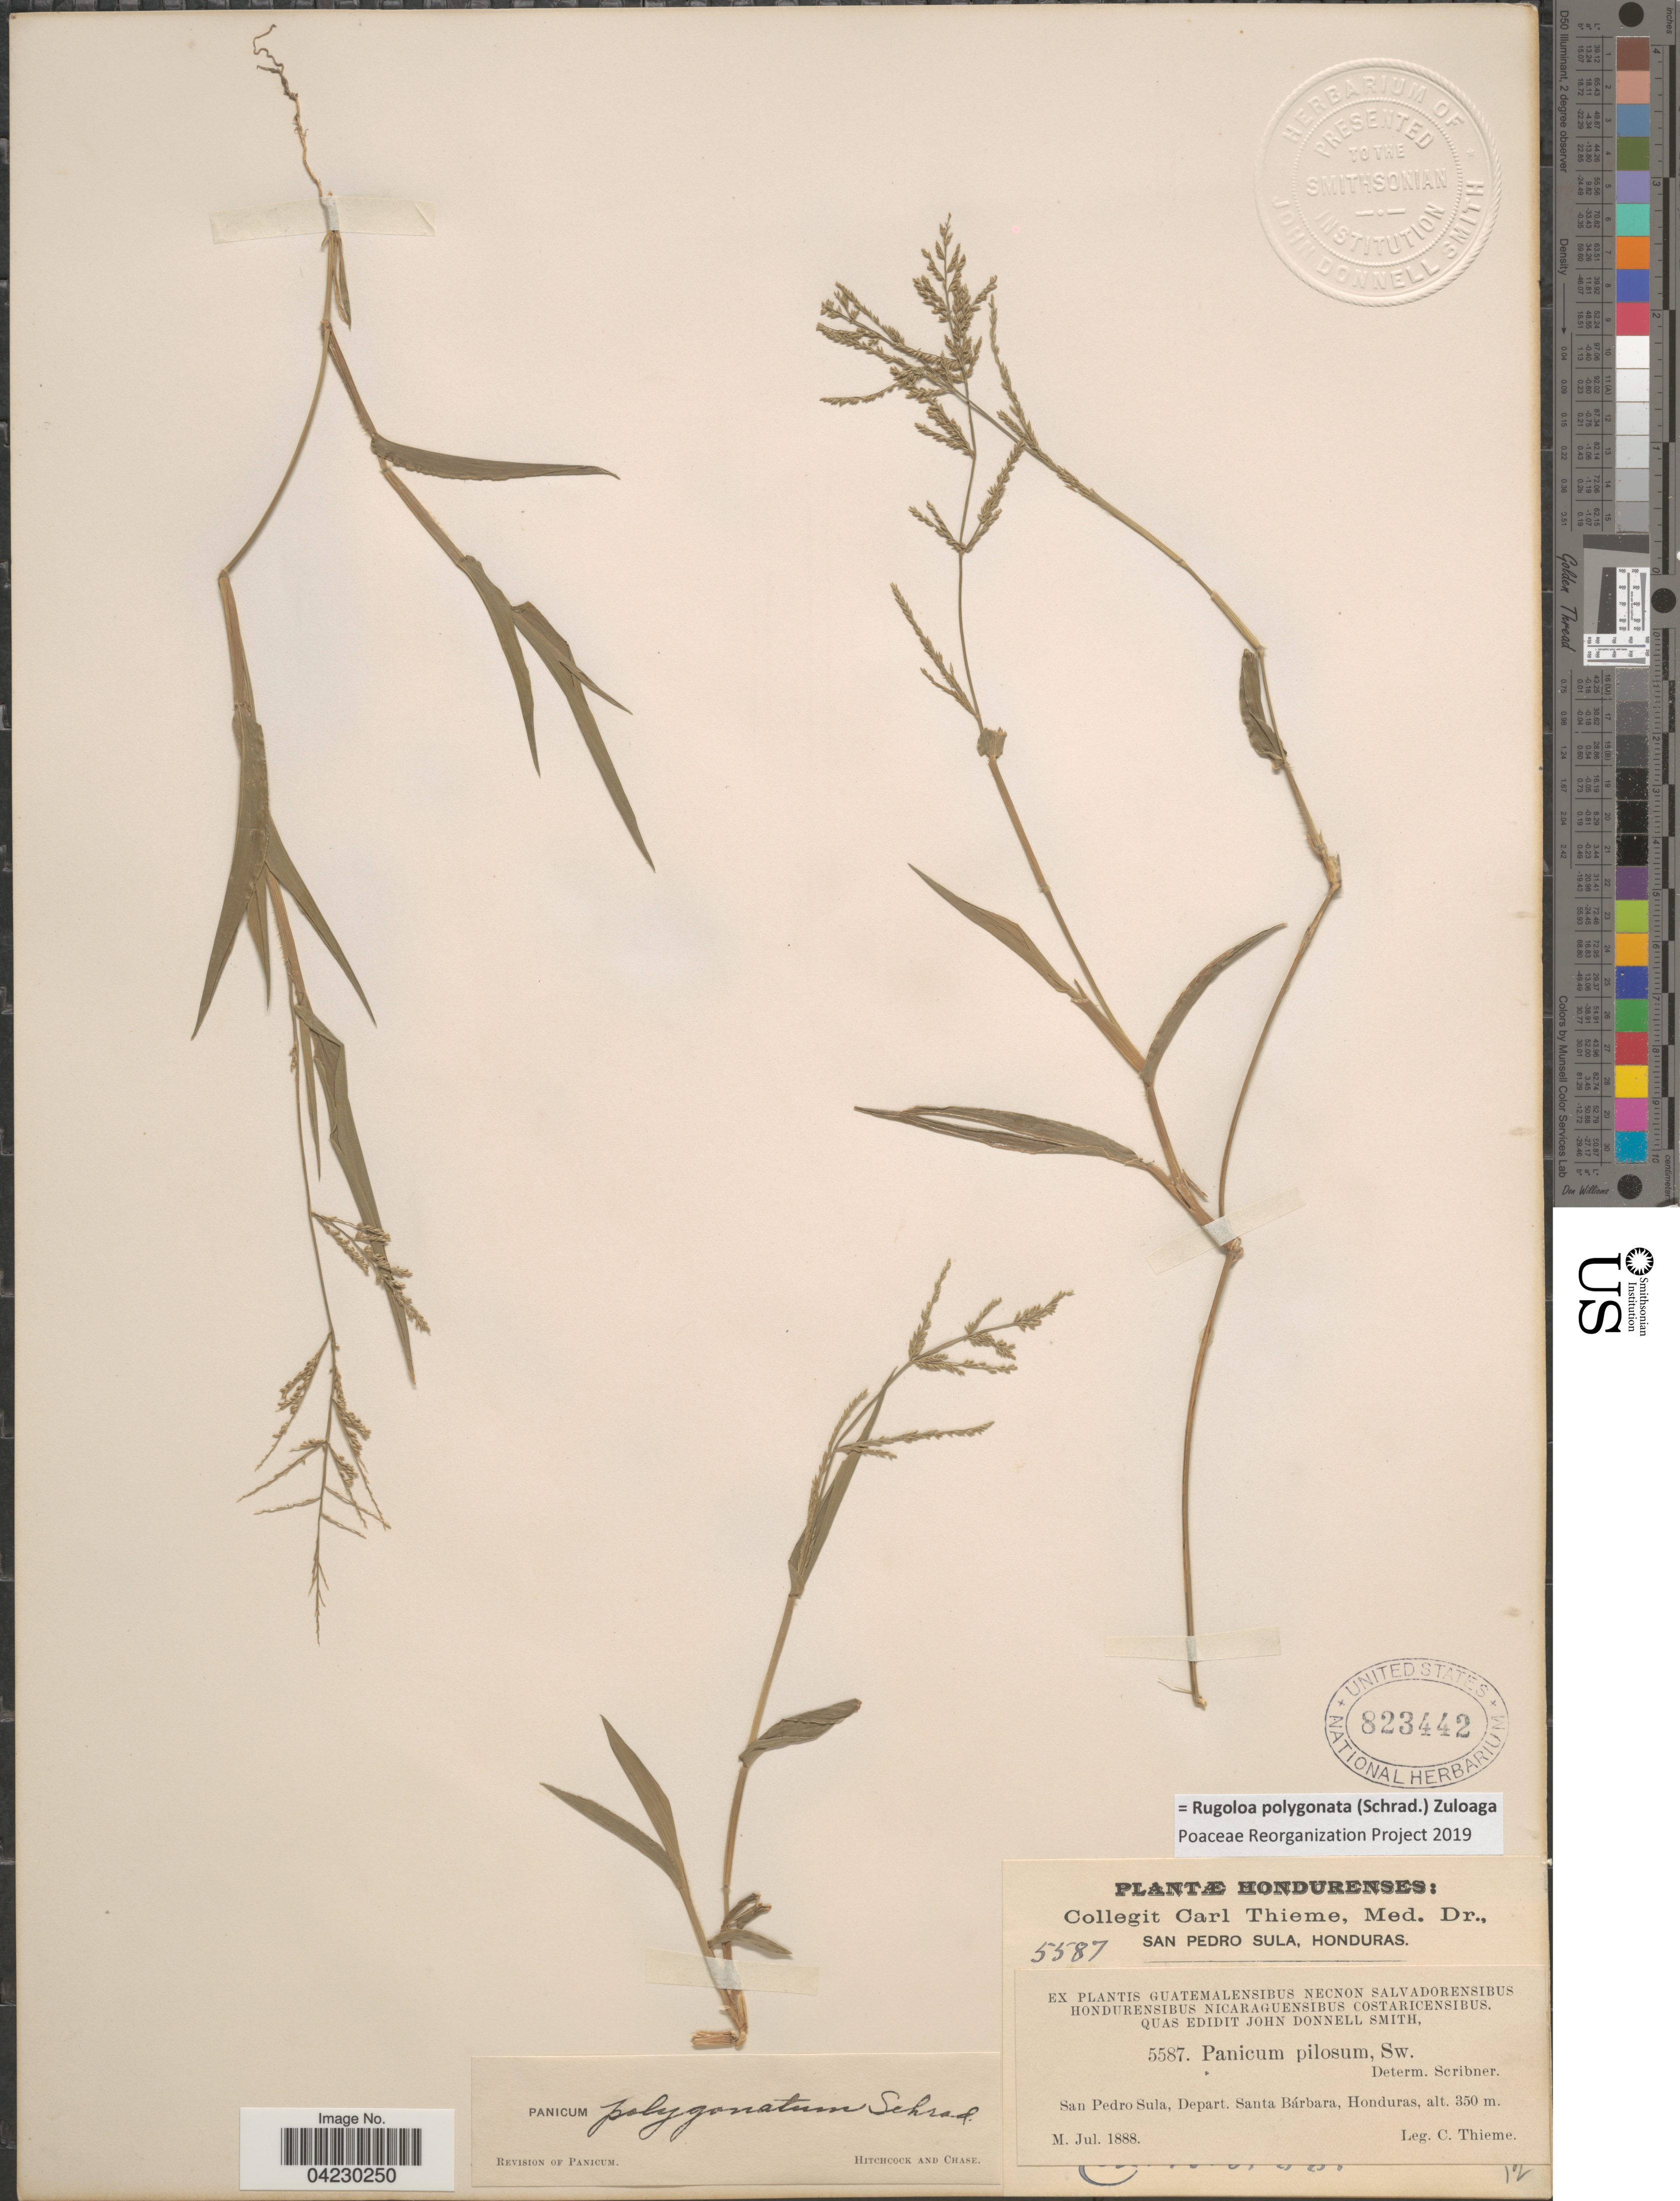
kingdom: Plantae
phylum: Tracheophyta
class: Liliopsida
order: Poales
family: Poaceae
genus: Rugoloa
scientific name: Rugoloa polygonata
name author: (Schrad.) Zuloaga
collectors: C. Thieme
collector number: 5587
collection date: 1888-07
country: Honduras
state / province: Santa Barbara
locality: Sam Pedro Sula, Depart. Santa Bárbara.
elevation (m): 350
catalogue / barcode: US 823442